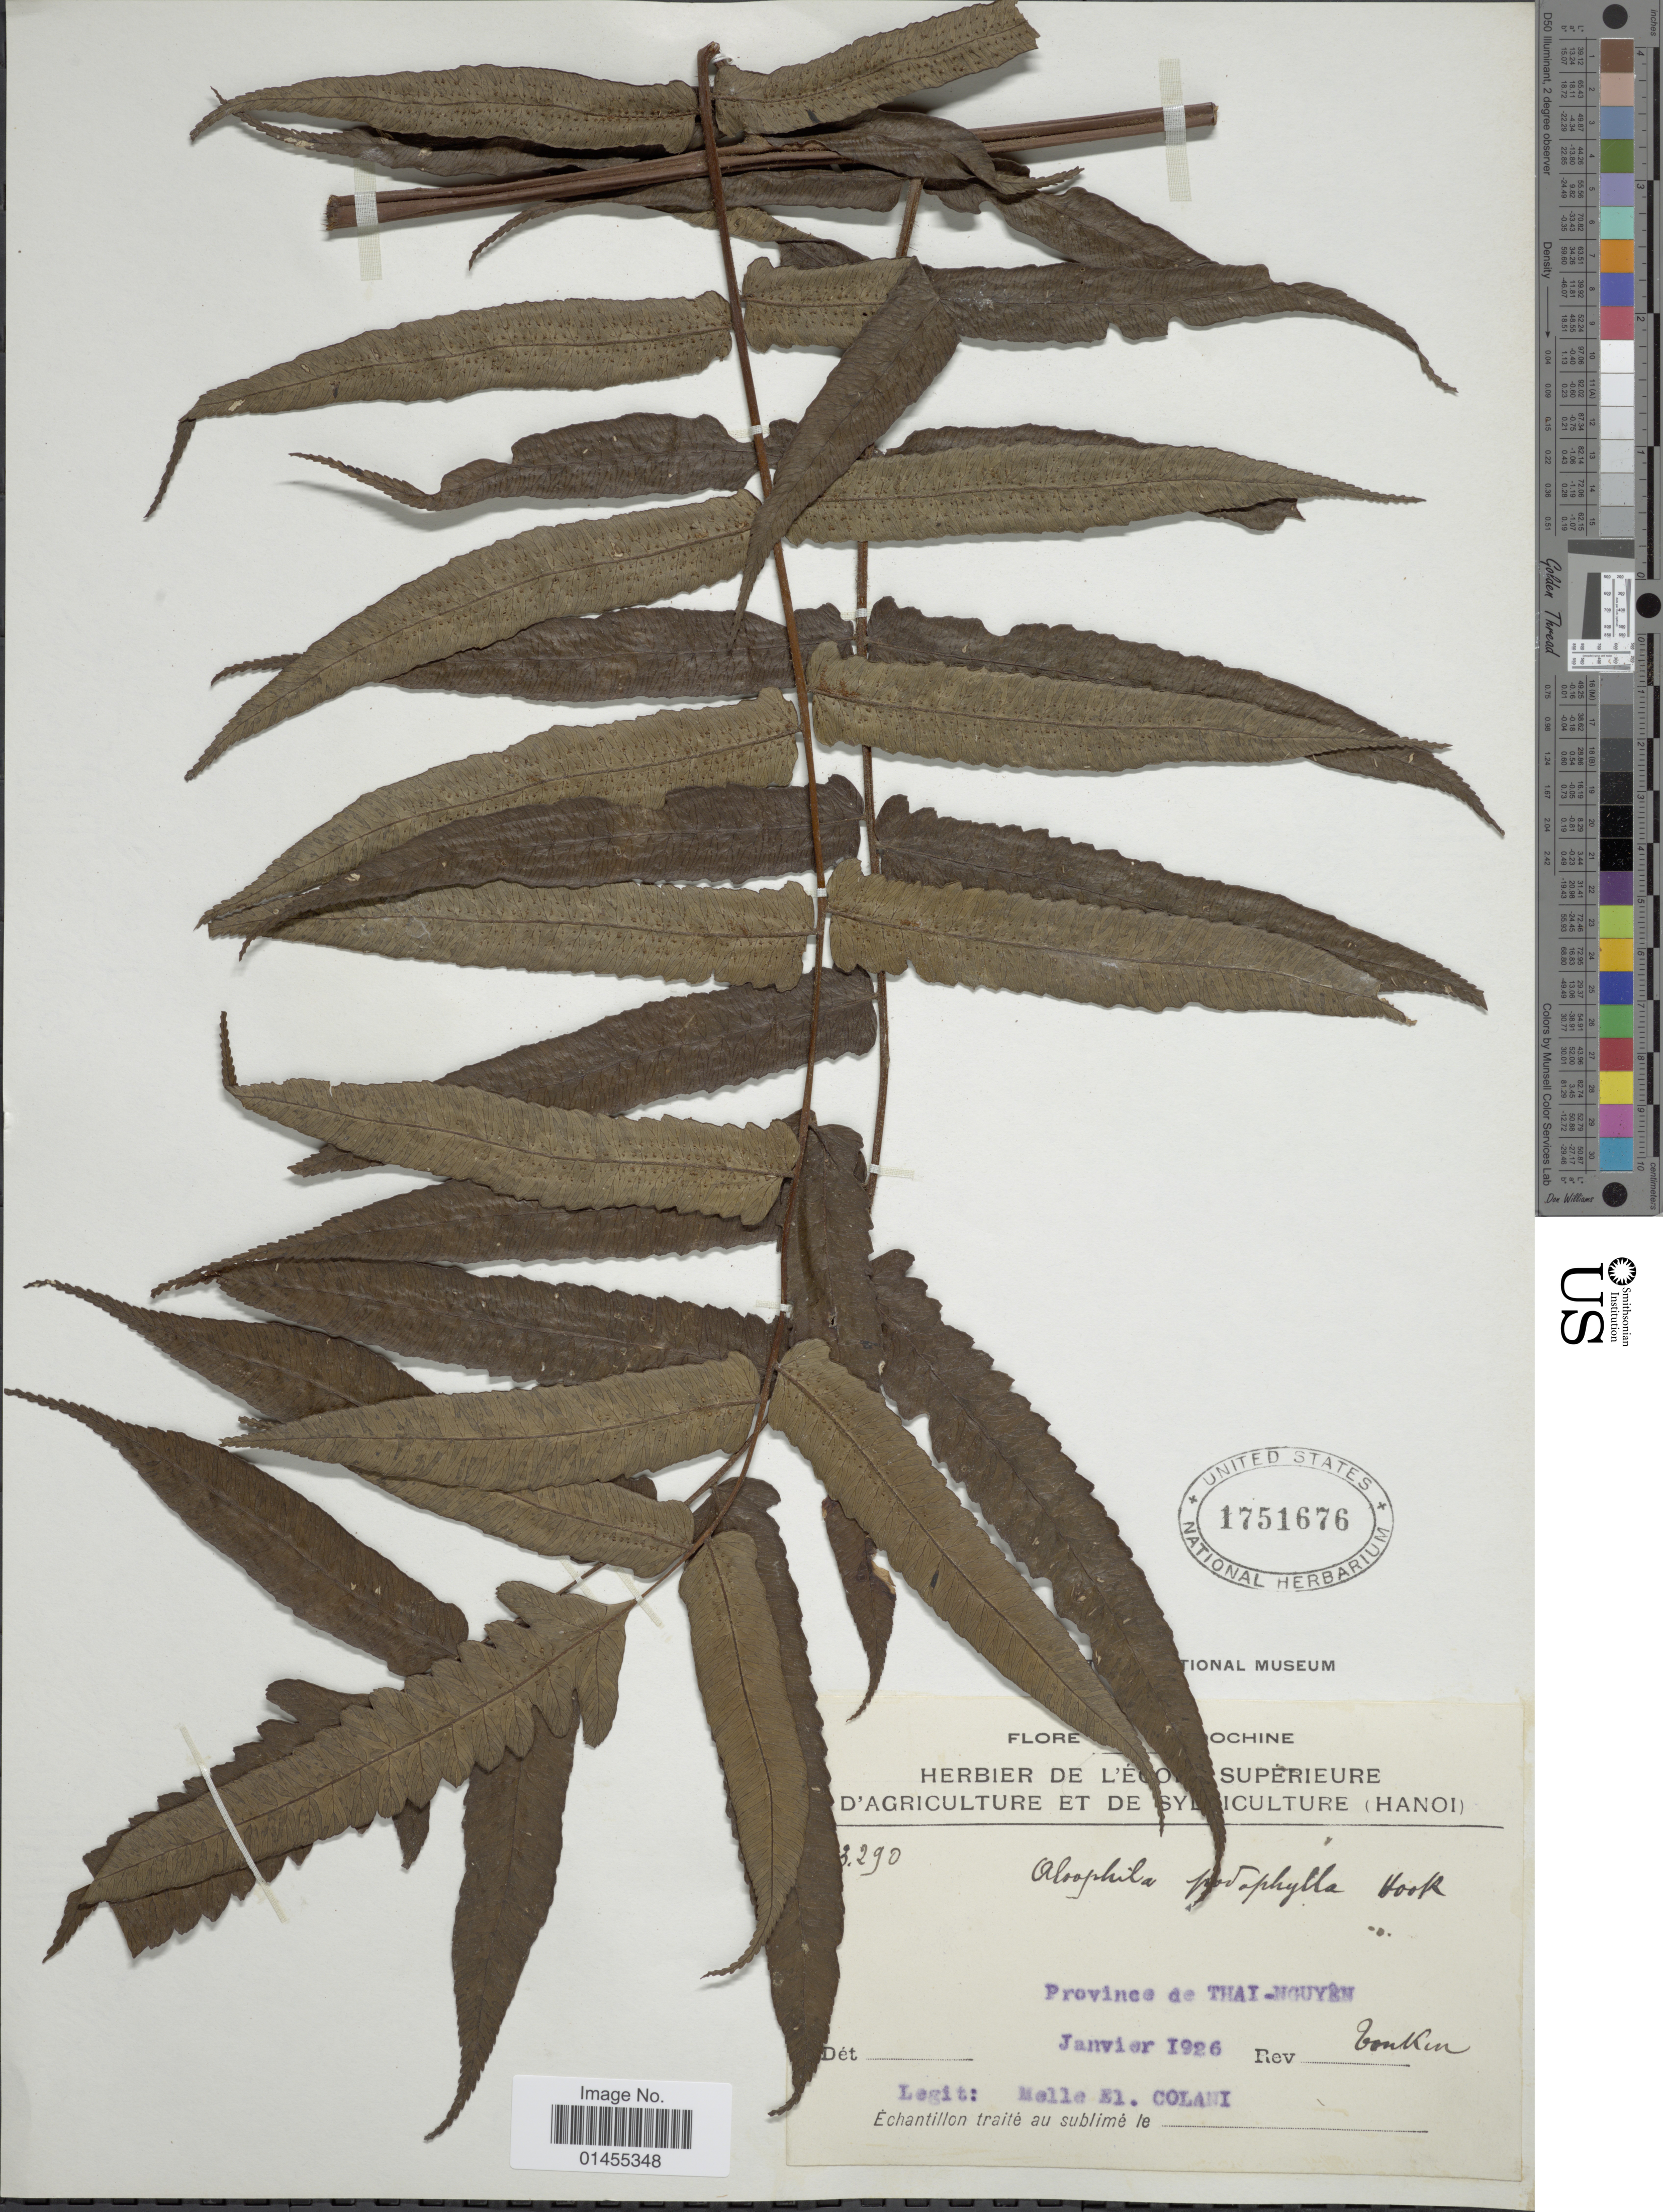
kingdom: Plantae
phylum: Tracheophyta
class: Polypodiopsida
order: Cyatheales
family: Cyatheaceae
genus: Alsophila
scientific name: Alsophila podophylla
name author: Hook.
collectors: E. Colani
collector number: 3290*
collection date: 1926-01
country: Vietnam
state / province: Thai Nguyen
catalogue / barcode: US 1751676